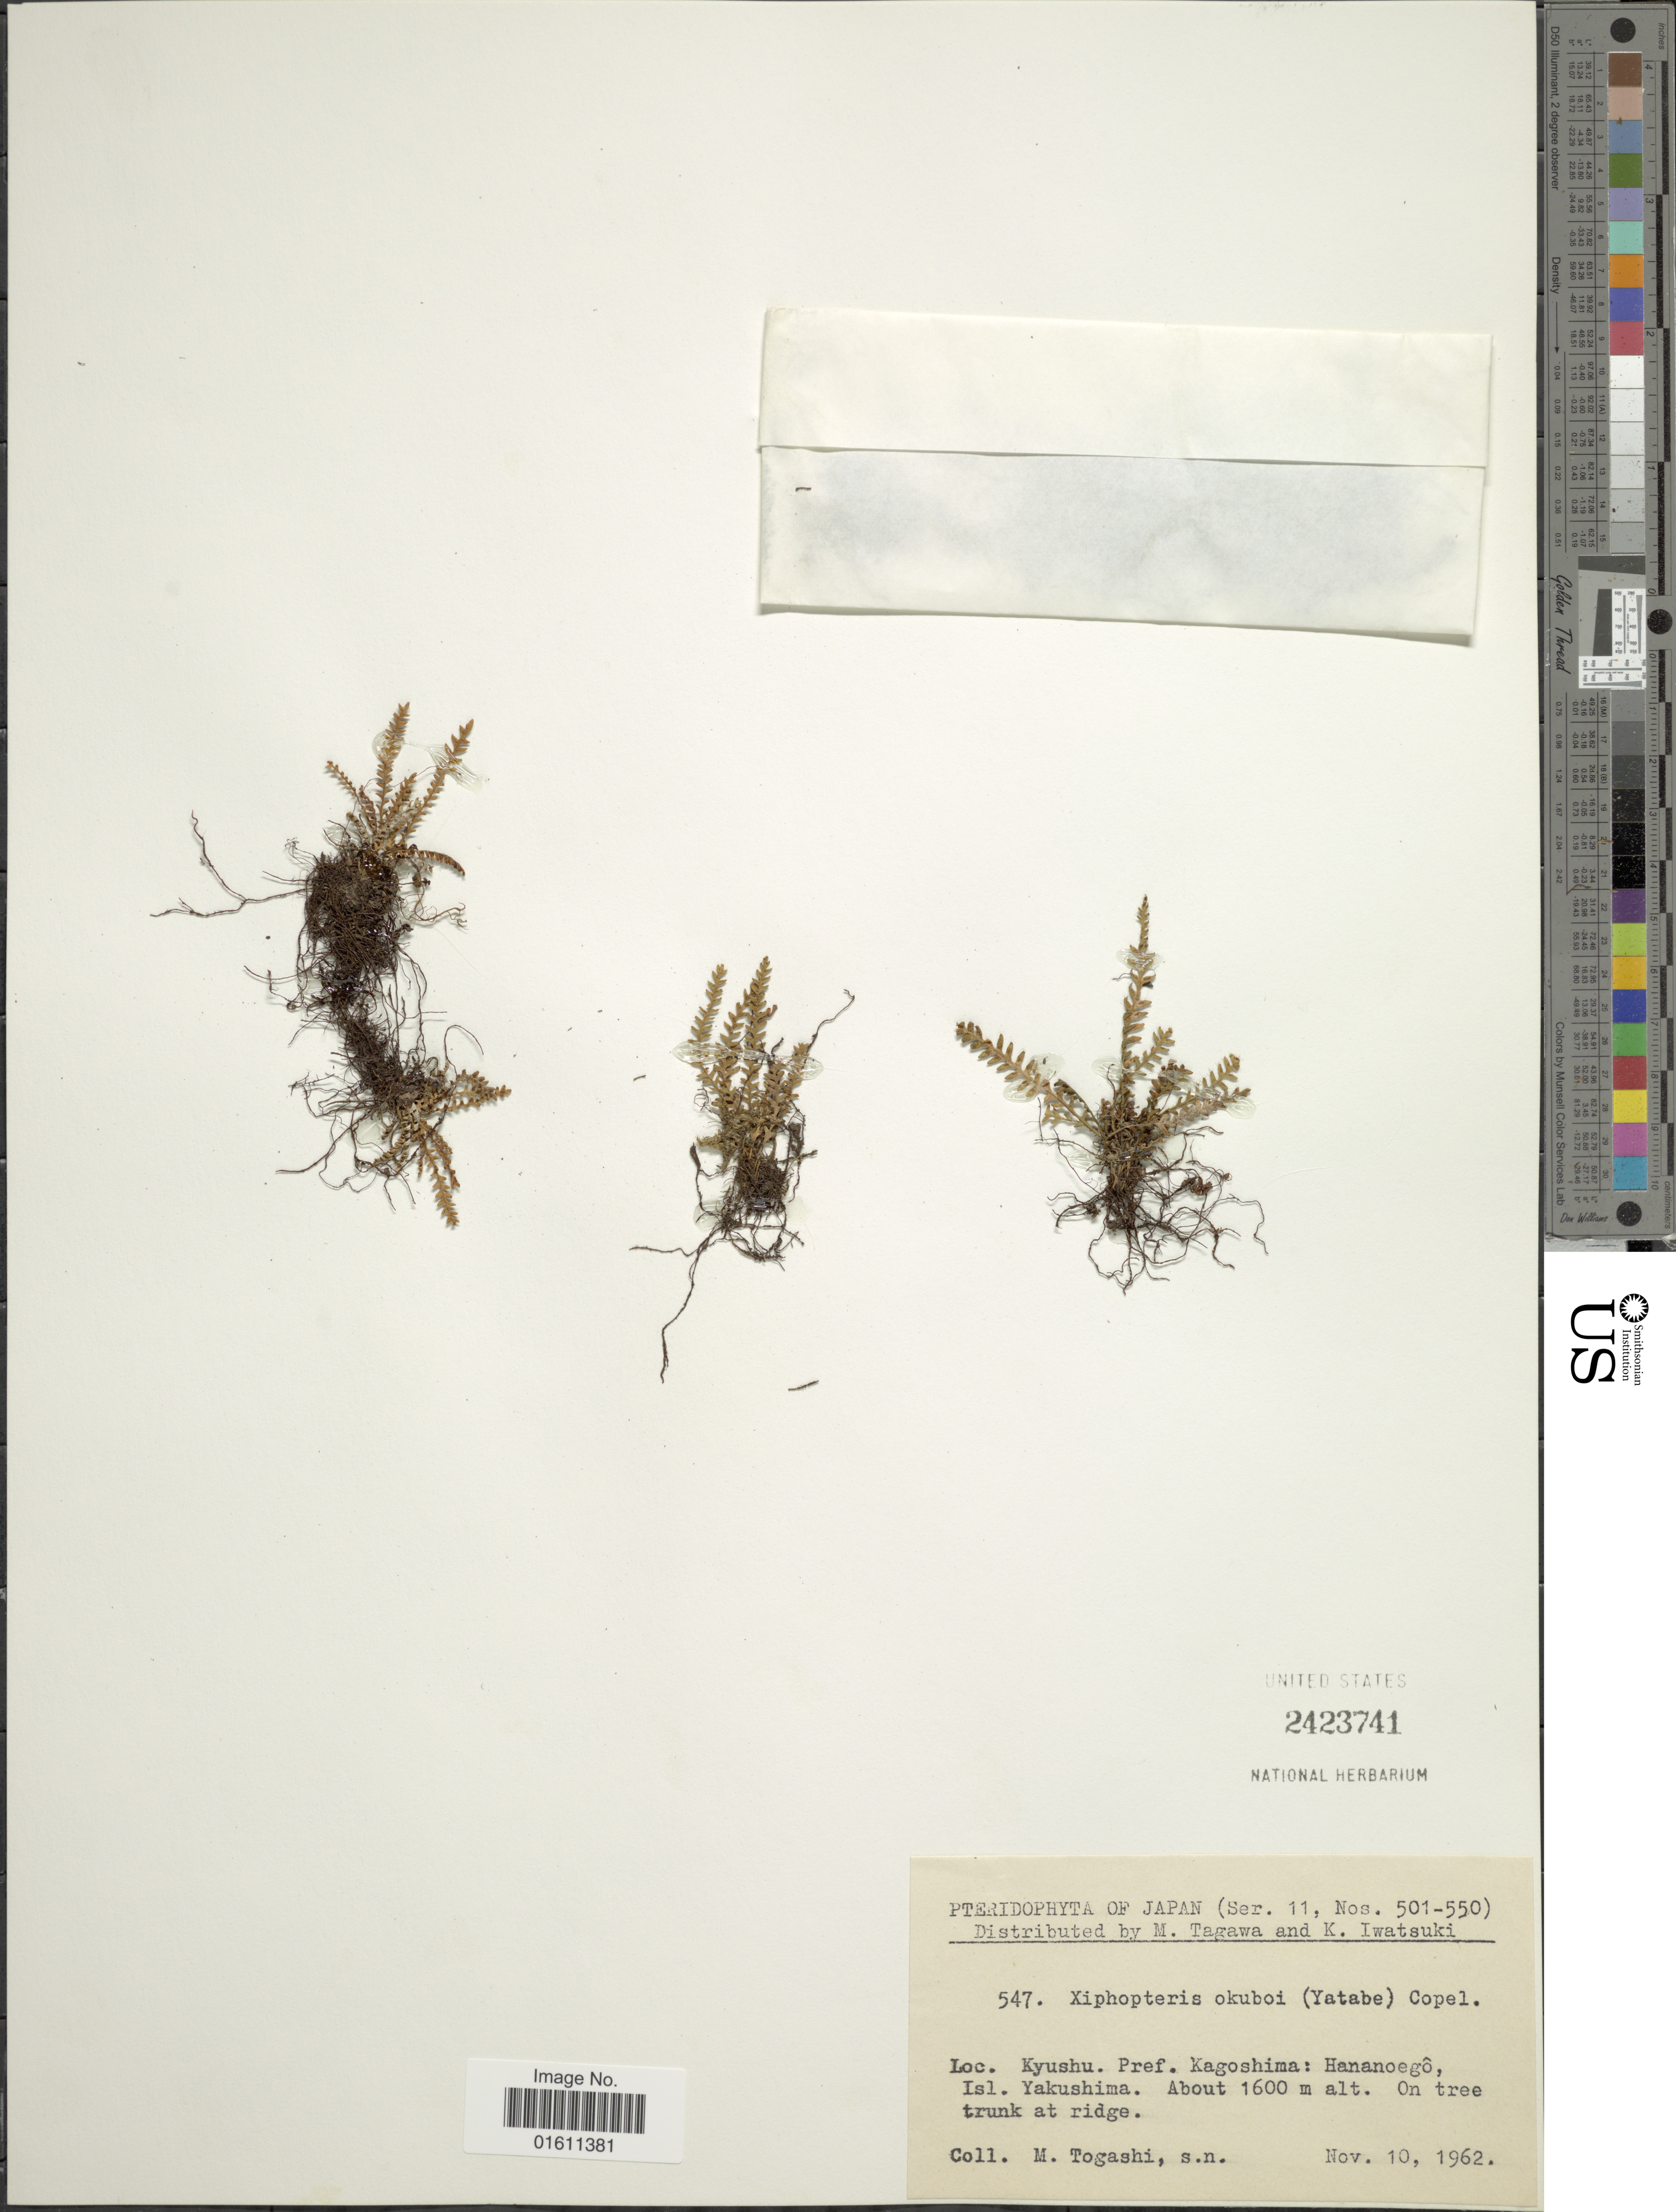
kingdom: Plantae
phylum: Tracheophyta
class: Polypodiopsida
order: Polypodiales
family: Polypodiaceae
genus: Micropolypodium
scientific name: Micropolypodium okuboi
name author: (Yatabe) Hayata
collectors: M. Togashi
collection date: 1962-11-10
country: Japan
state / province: Kagosima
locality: Kyushu. Pref. Kagoshima: Hananoegô, Isl. Yakushima.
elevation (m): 1600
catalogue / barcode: US 2423741